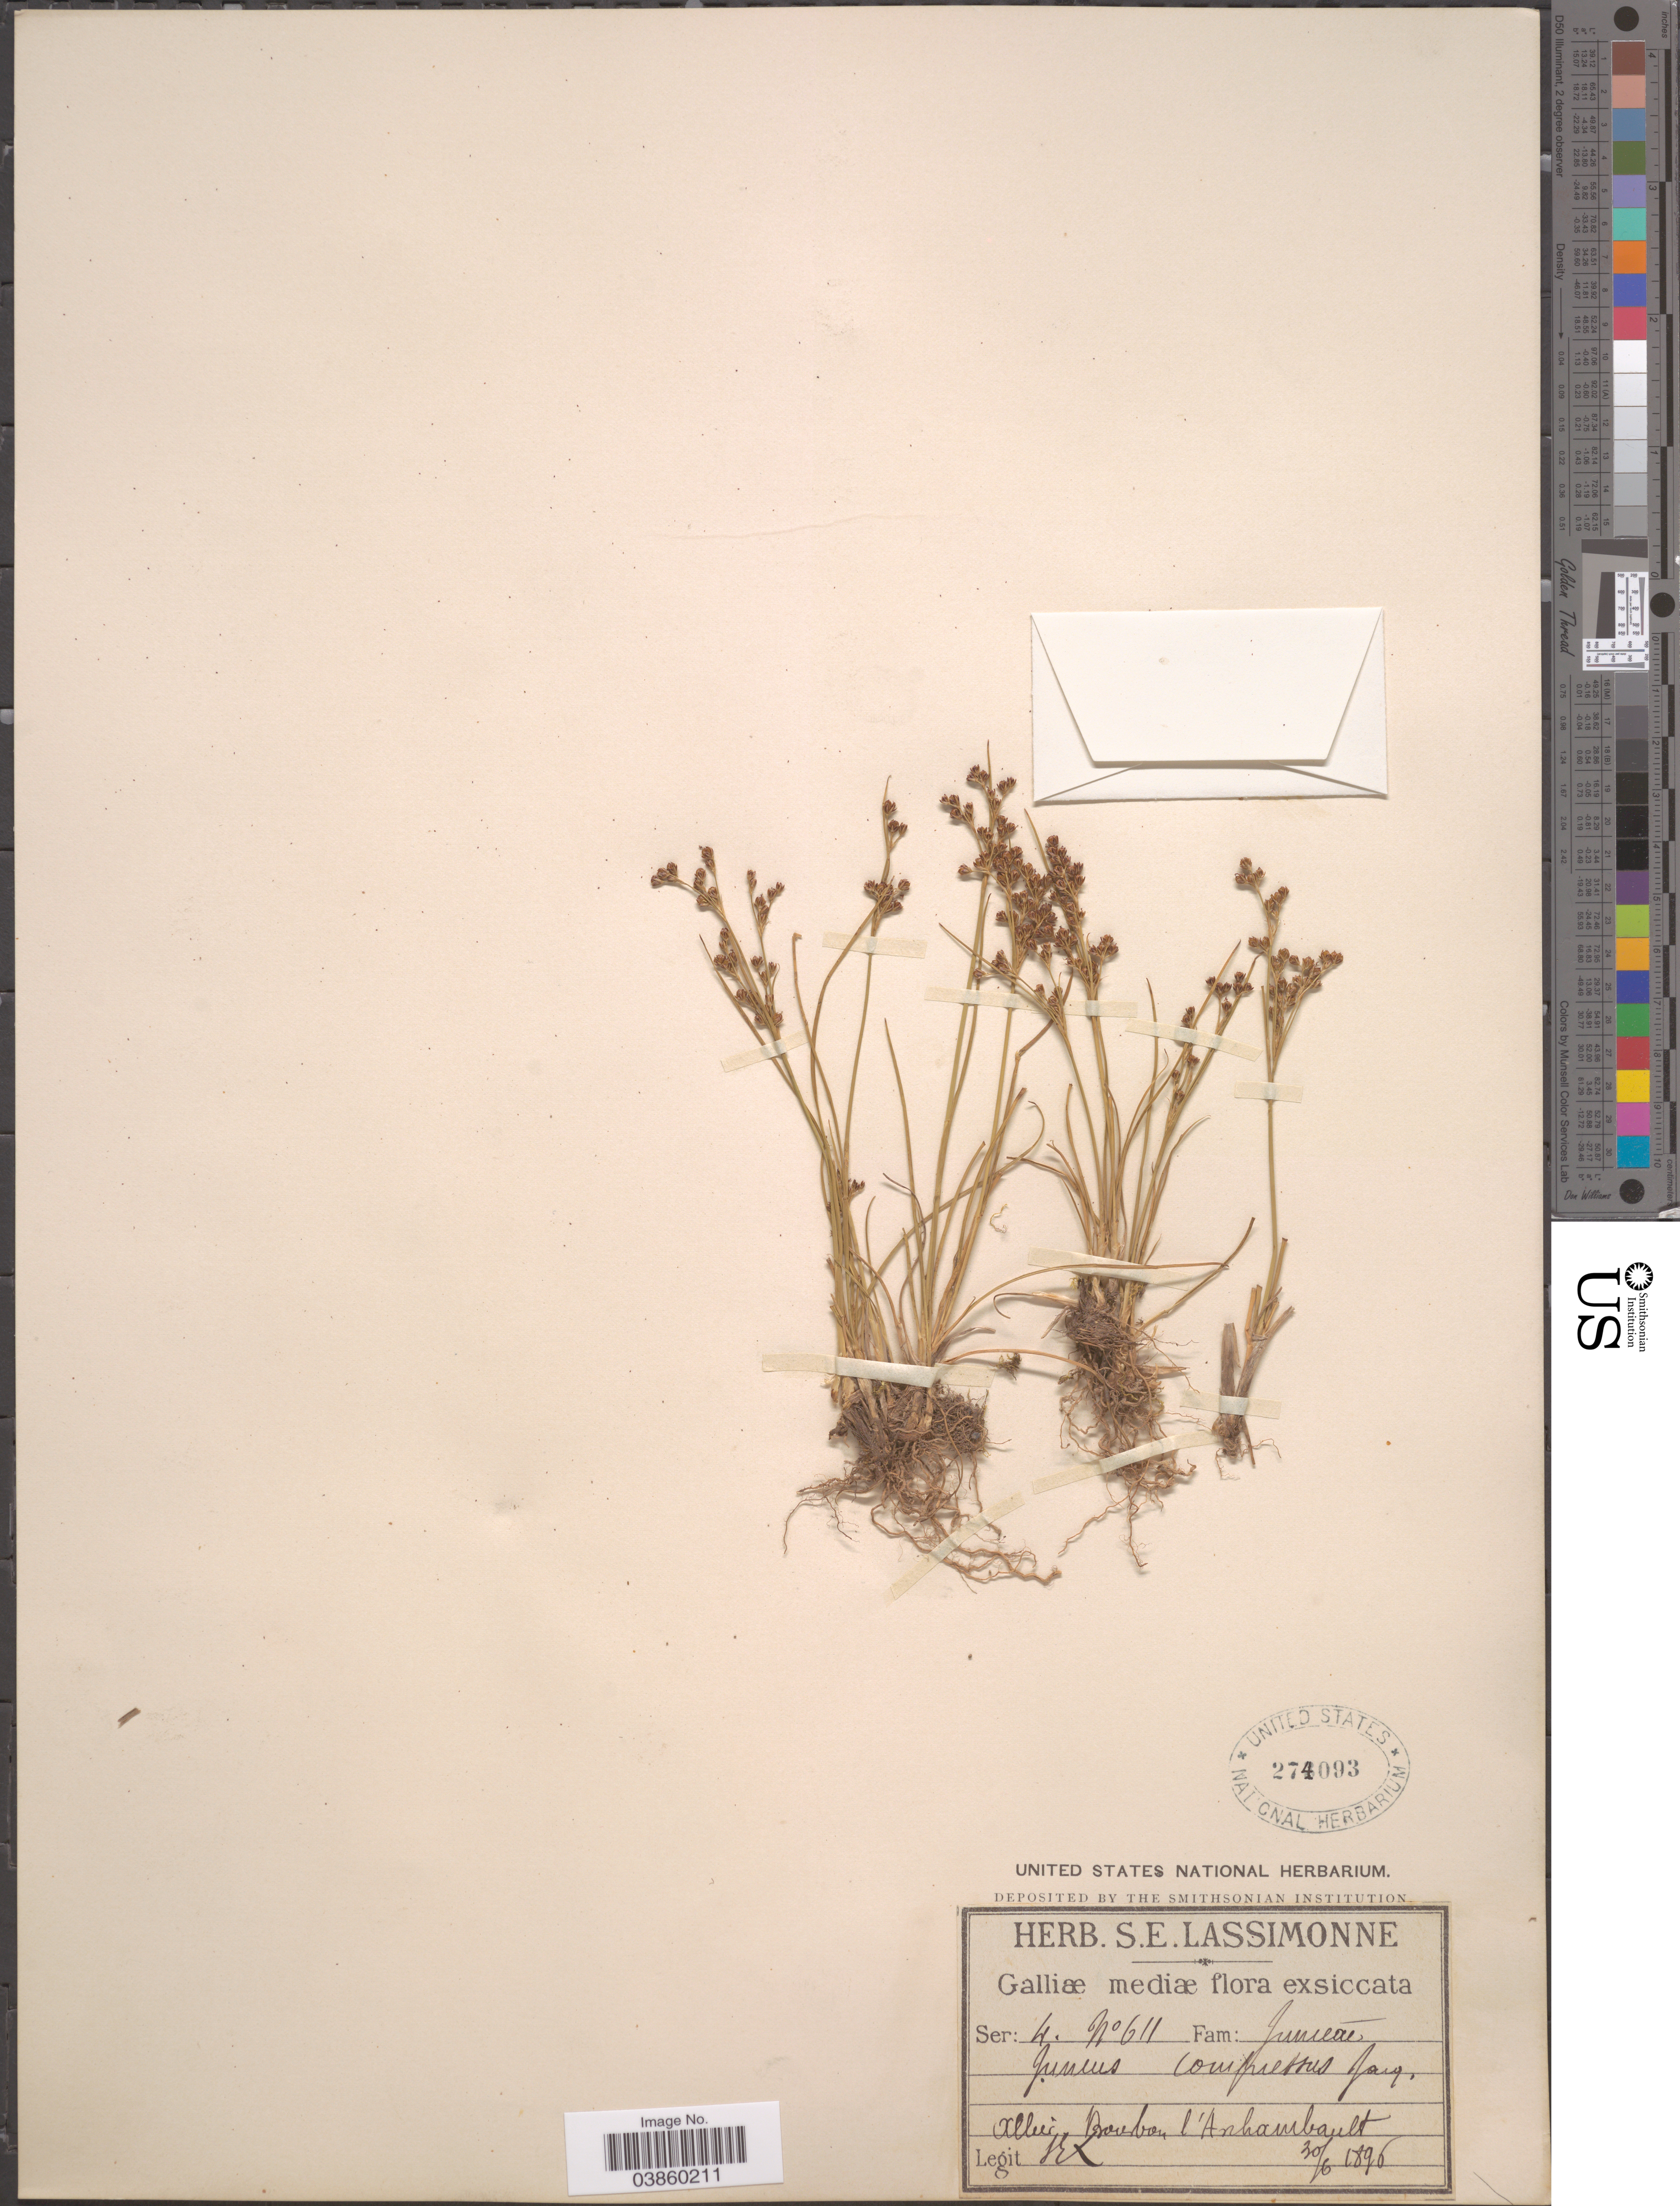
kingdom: Plantae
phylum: Tracheophyta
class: Liliopsida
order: Poales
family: Juncaceae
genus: Juncus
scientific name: Juncus compressus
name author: Jacq.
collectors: S. Lassimonne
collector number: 611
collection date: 1896-06-30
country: France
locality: Galliæ mediæ. Allier, Bourbon -l'Archambault.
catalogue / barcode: US 274093